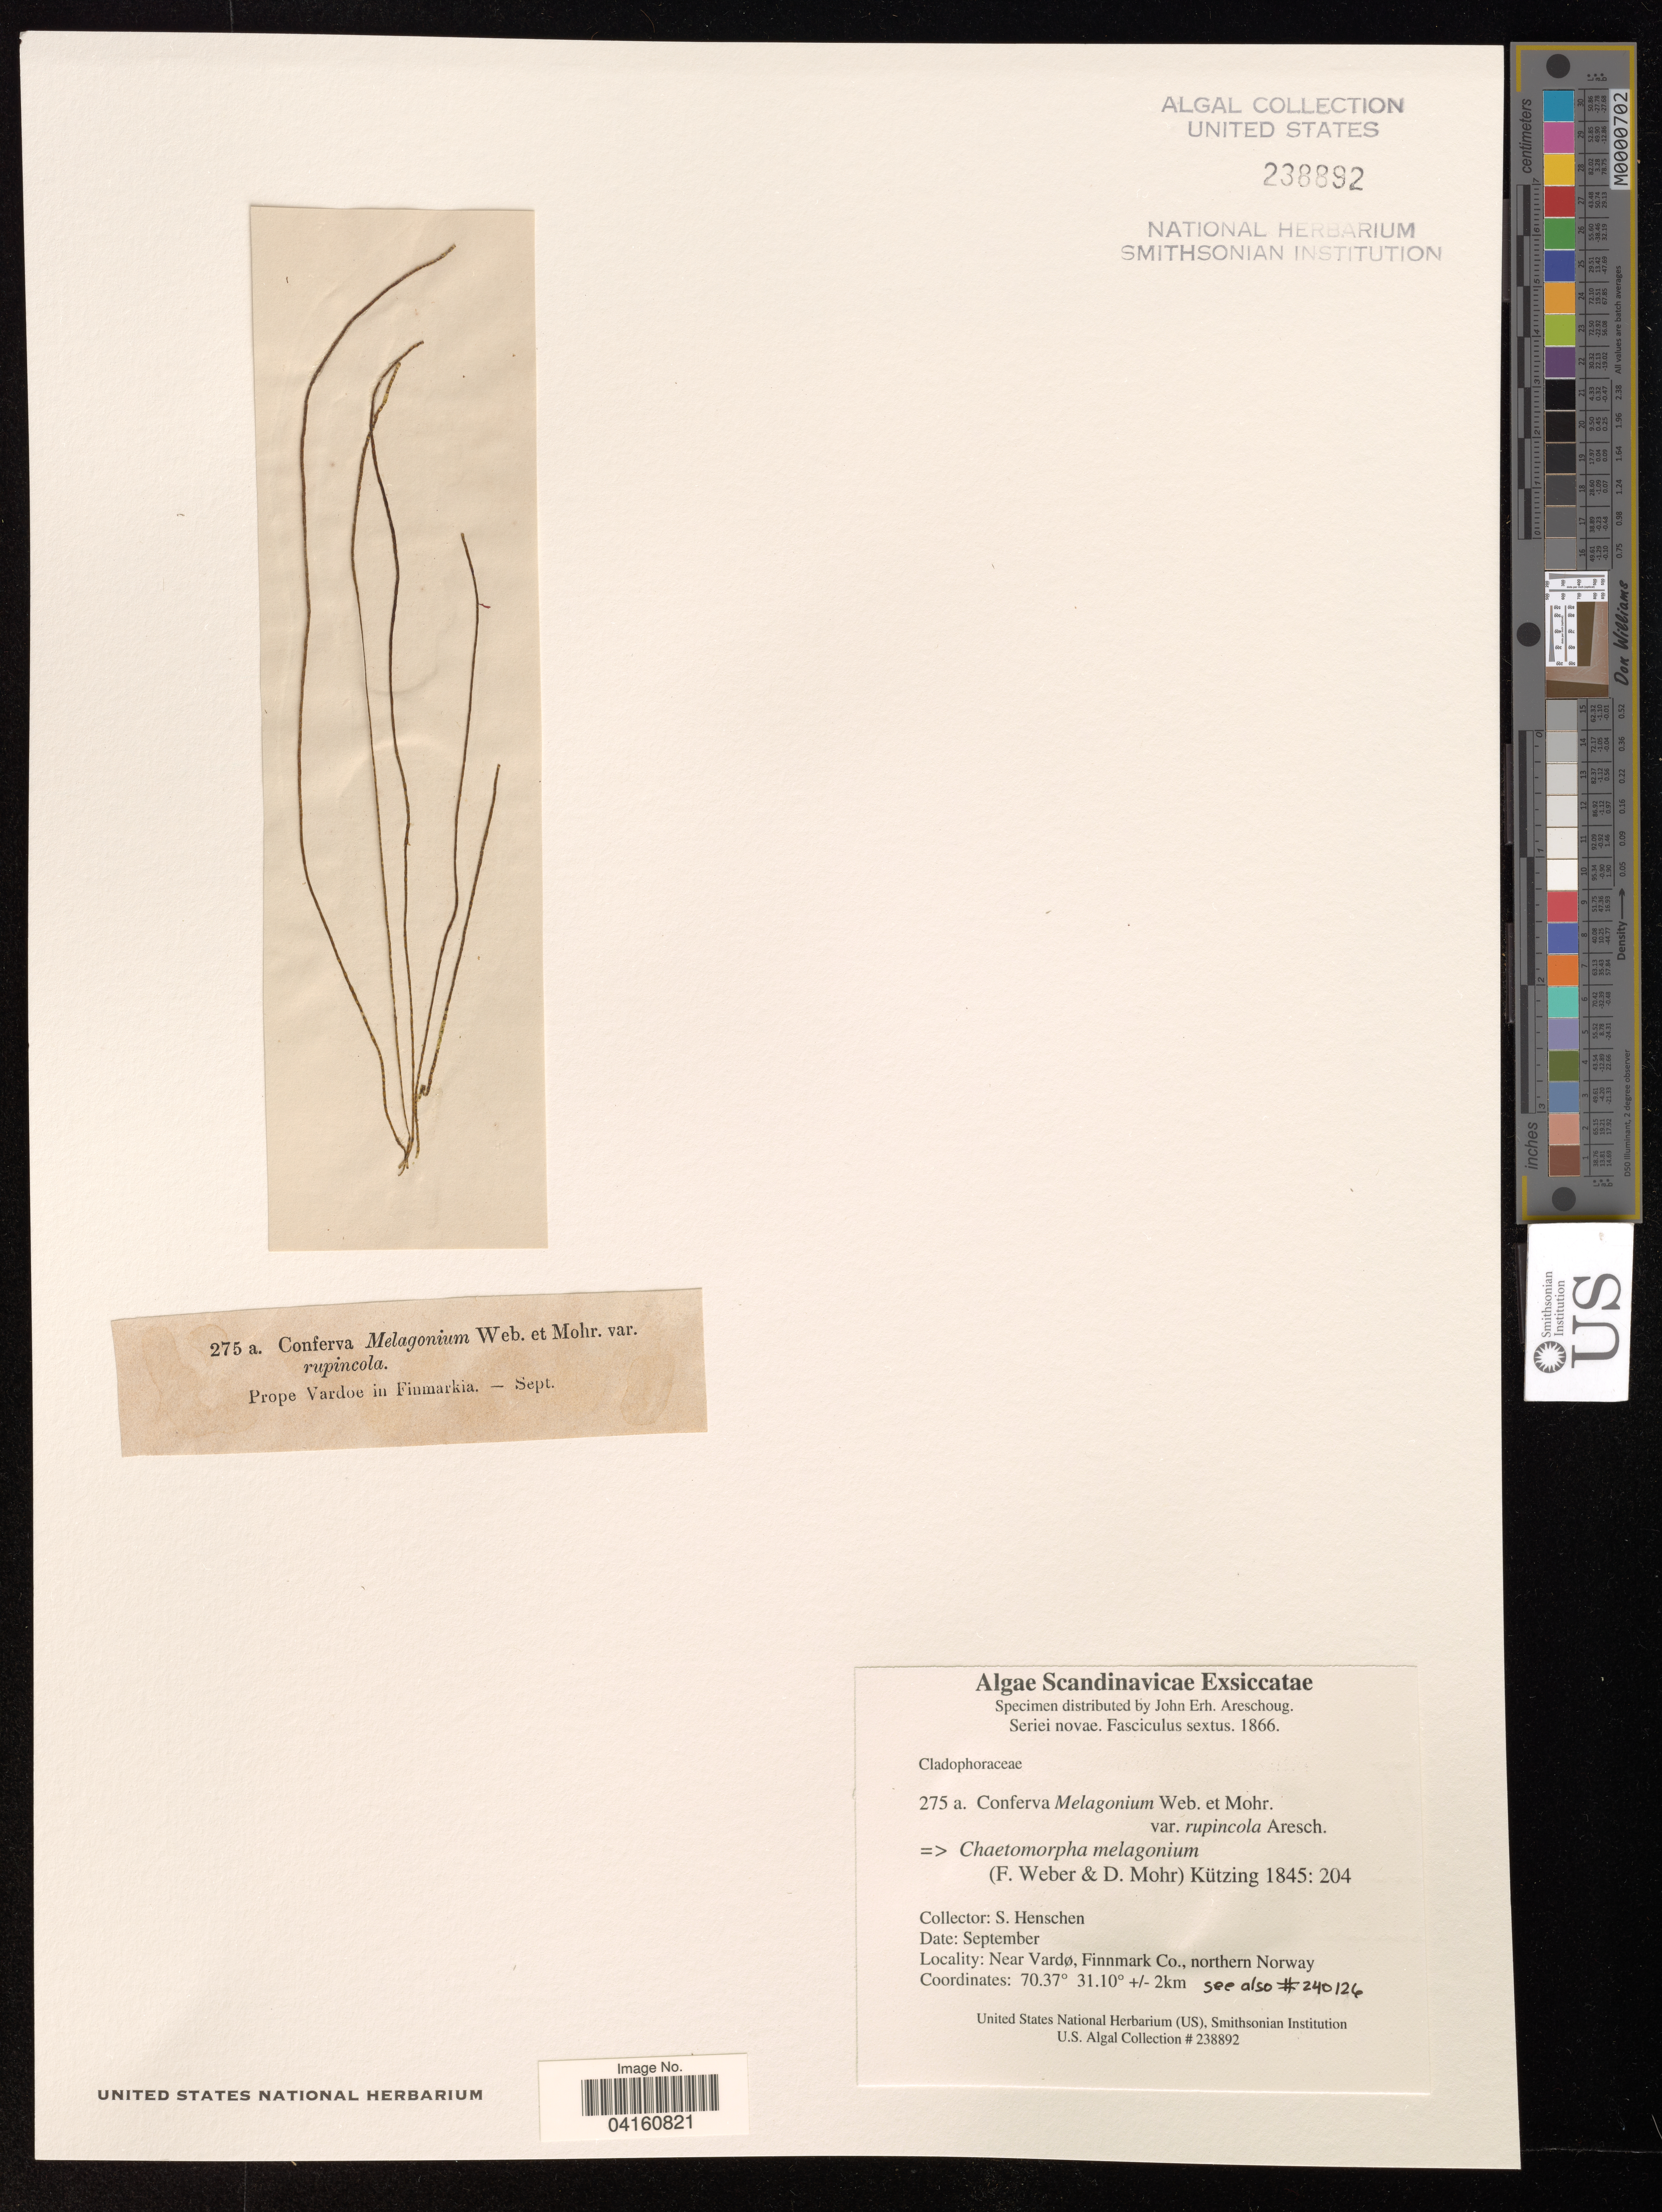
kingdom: Plantae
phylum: Chlorophyta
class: Ulvophyceae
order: Cladophorales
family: Cladophoraceae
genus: Chaetomorpha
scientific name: Chaetomorpha melagonium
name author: (F. Weber & D. Mohr) Kützing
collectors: S. Henschen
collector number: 275 a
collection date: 1866-09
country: Norway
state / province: Finnmark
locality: Near Vardø, northern Norway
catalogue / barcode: US 238892